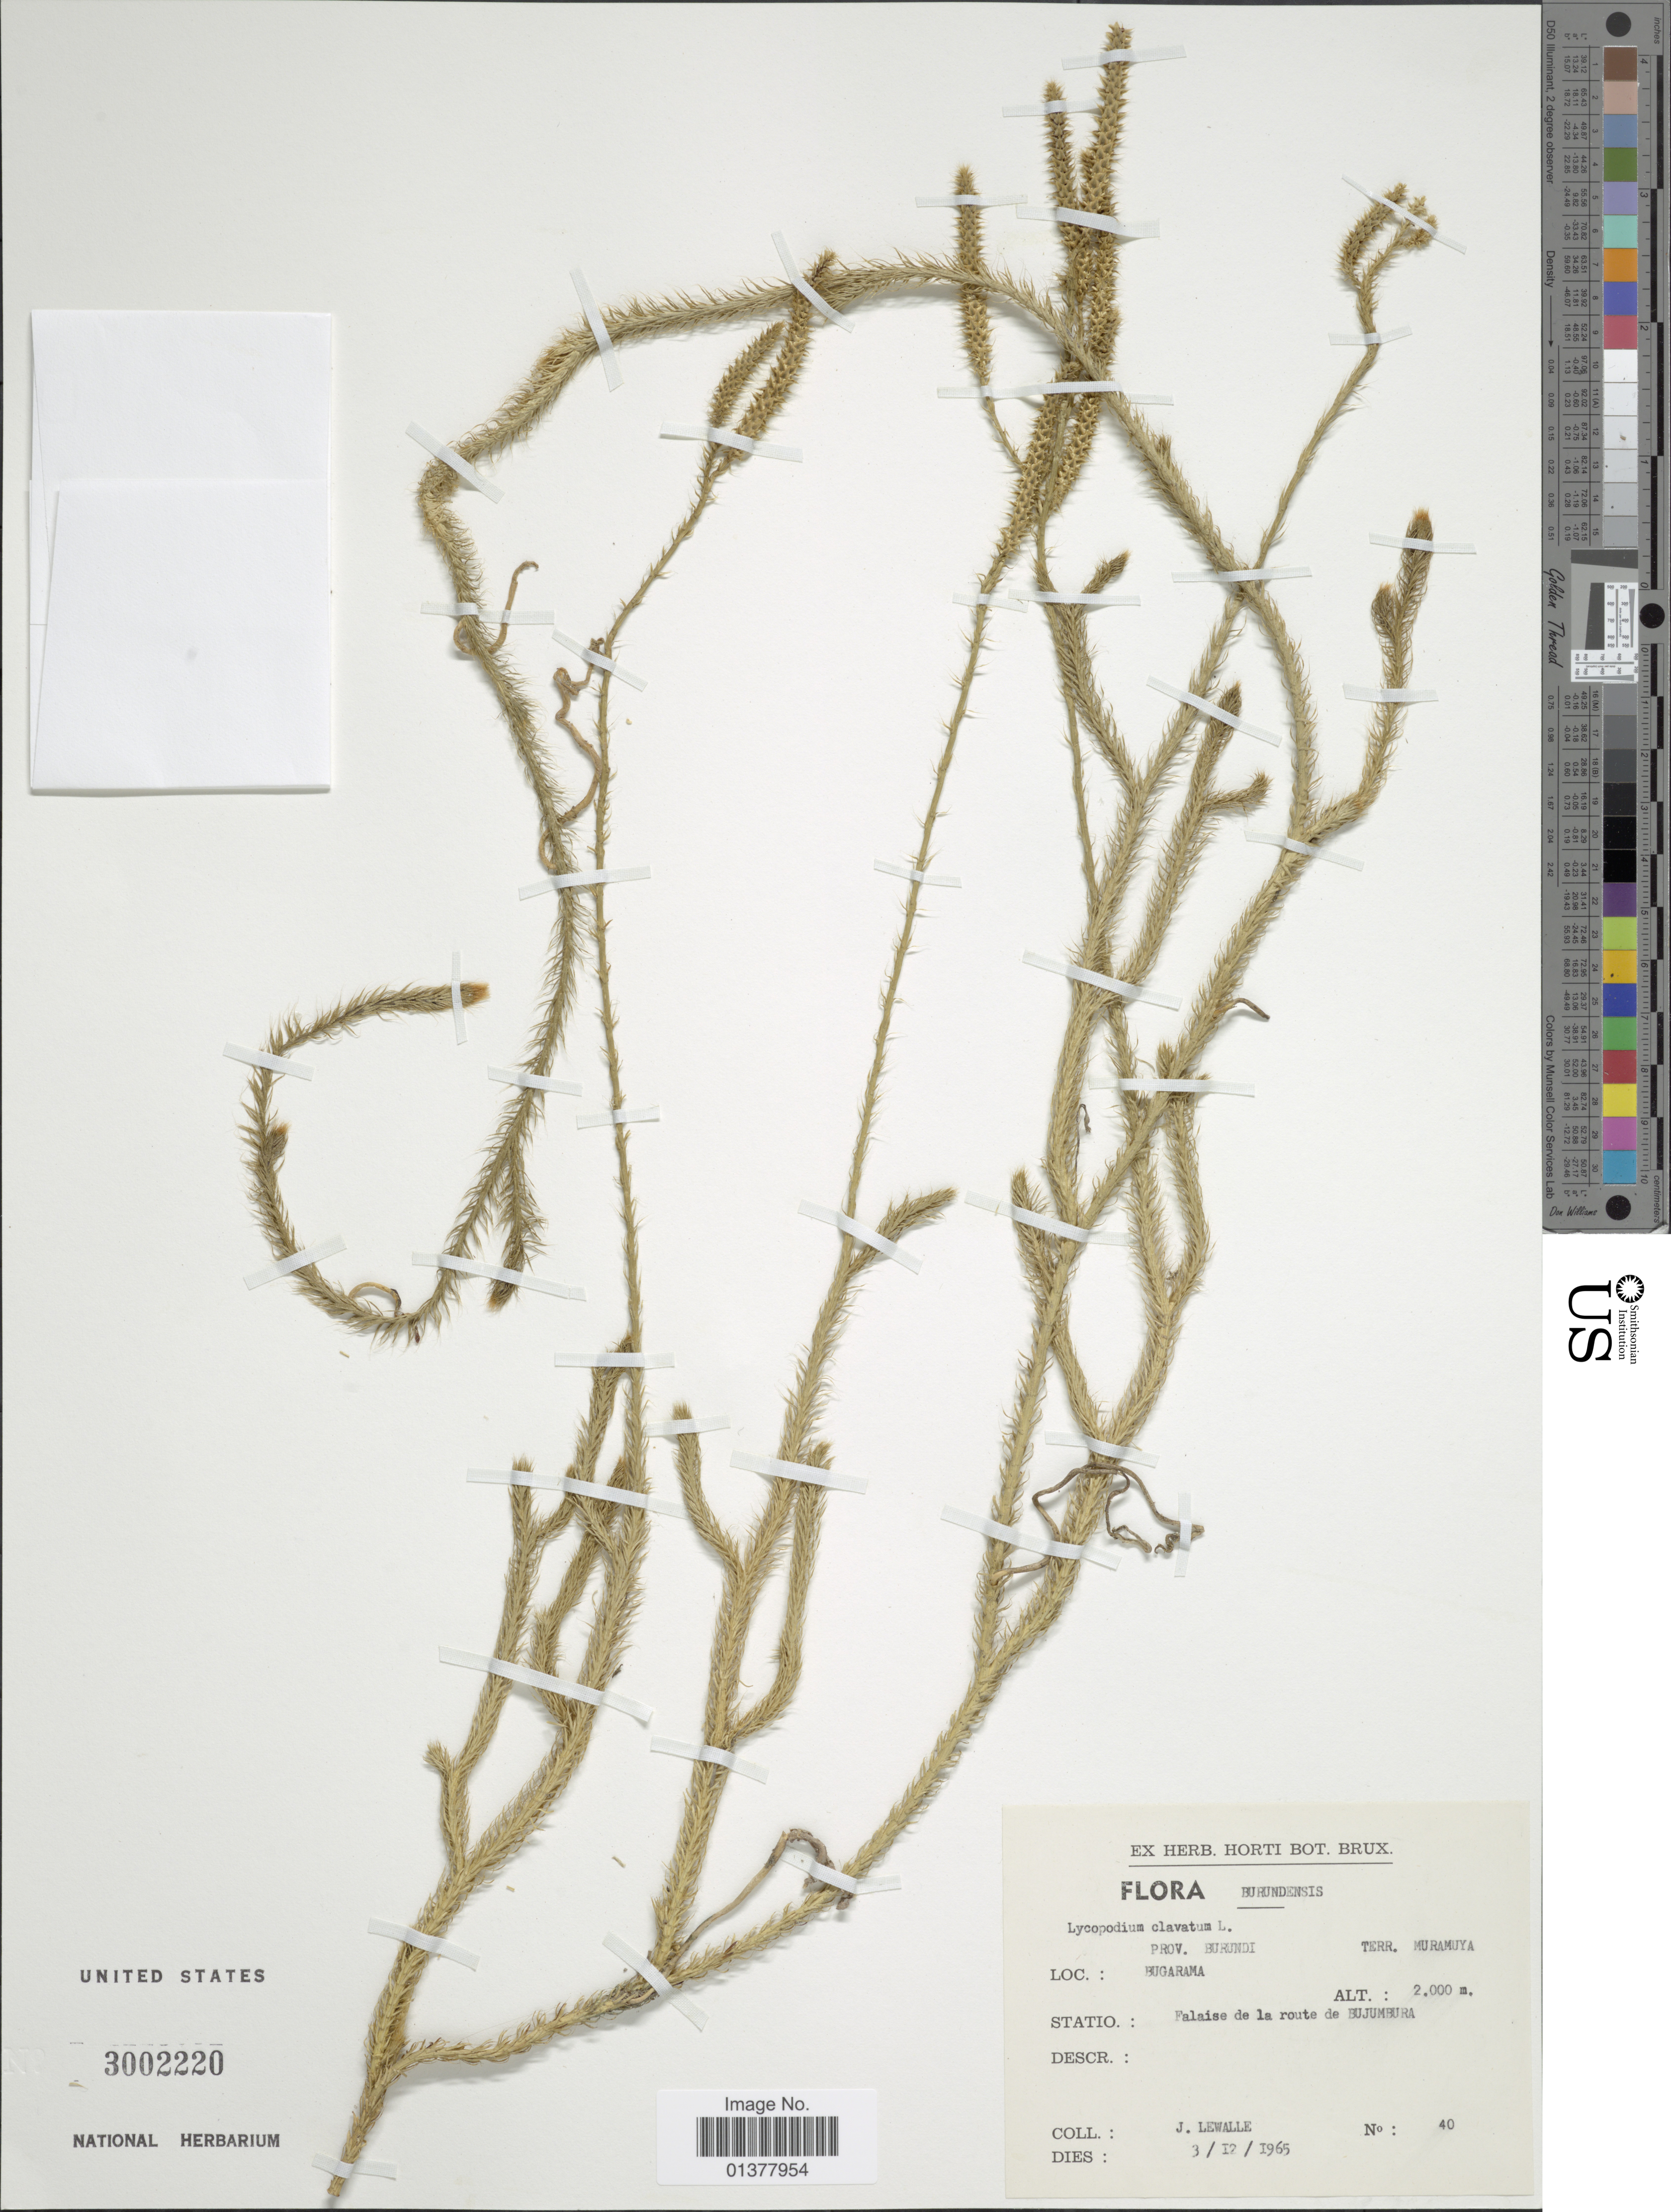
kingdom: Plantae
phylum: Tracheophyta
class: Lycopodiopsida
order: Lycopodiales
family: Lycopodiaceae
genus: Lycopodium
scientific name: Lycopodium clavatum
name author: L.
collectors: J. Lewalle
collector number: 40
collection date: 1965-12-03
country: Burundi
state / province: Muramvya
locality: Prov. Burundi, Hugaram, palaise de la route de Bujumbara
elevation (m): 2000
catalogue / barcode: US 3002220